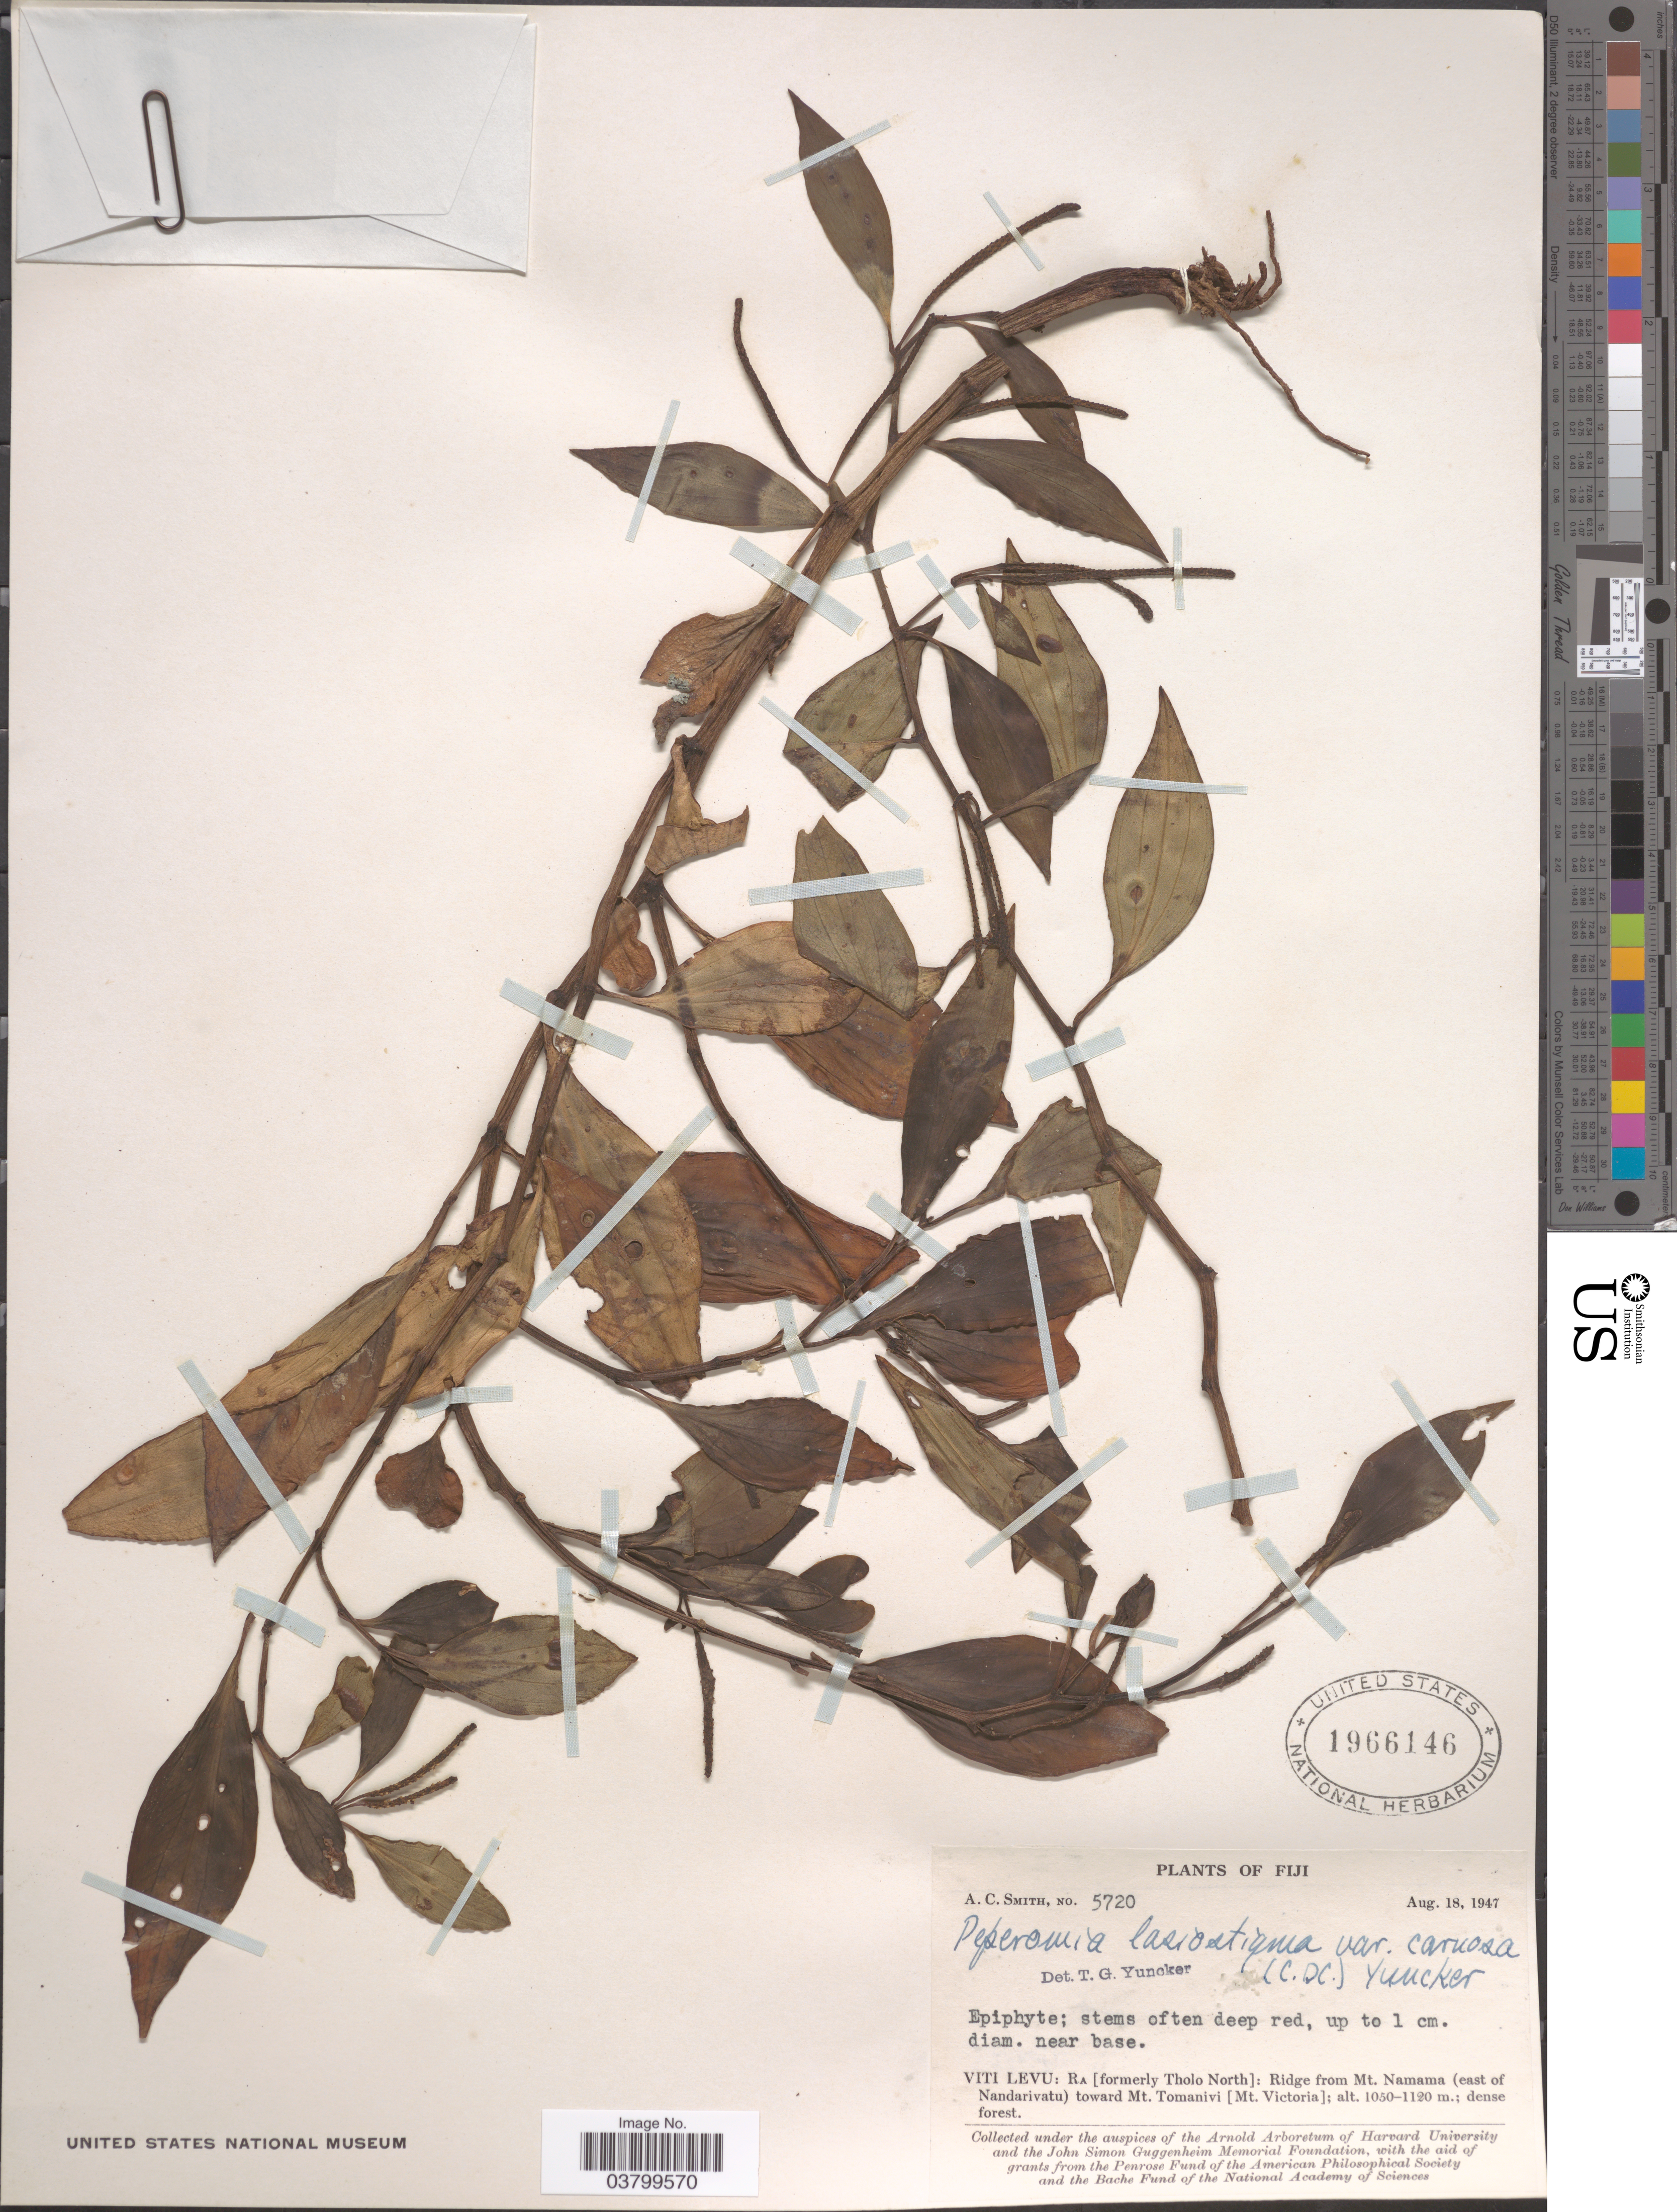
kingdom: Plantae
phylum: Tracheophyta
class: Magnoliopsida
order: Piperales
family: Piperaceae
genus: Peperomia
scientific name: Peperomia lasiostigma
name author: C. DC.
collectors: A. C. Smith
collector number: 5720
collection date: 1947-08-18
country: Fiji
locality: Viti Levu: Ra [formerly Tholo North]; Ridge from Mt. Namama (east of Nandarivatu) toward Mt. Tomanivi [Mt. Victoria].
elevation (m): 1050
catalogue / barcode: US 1966146